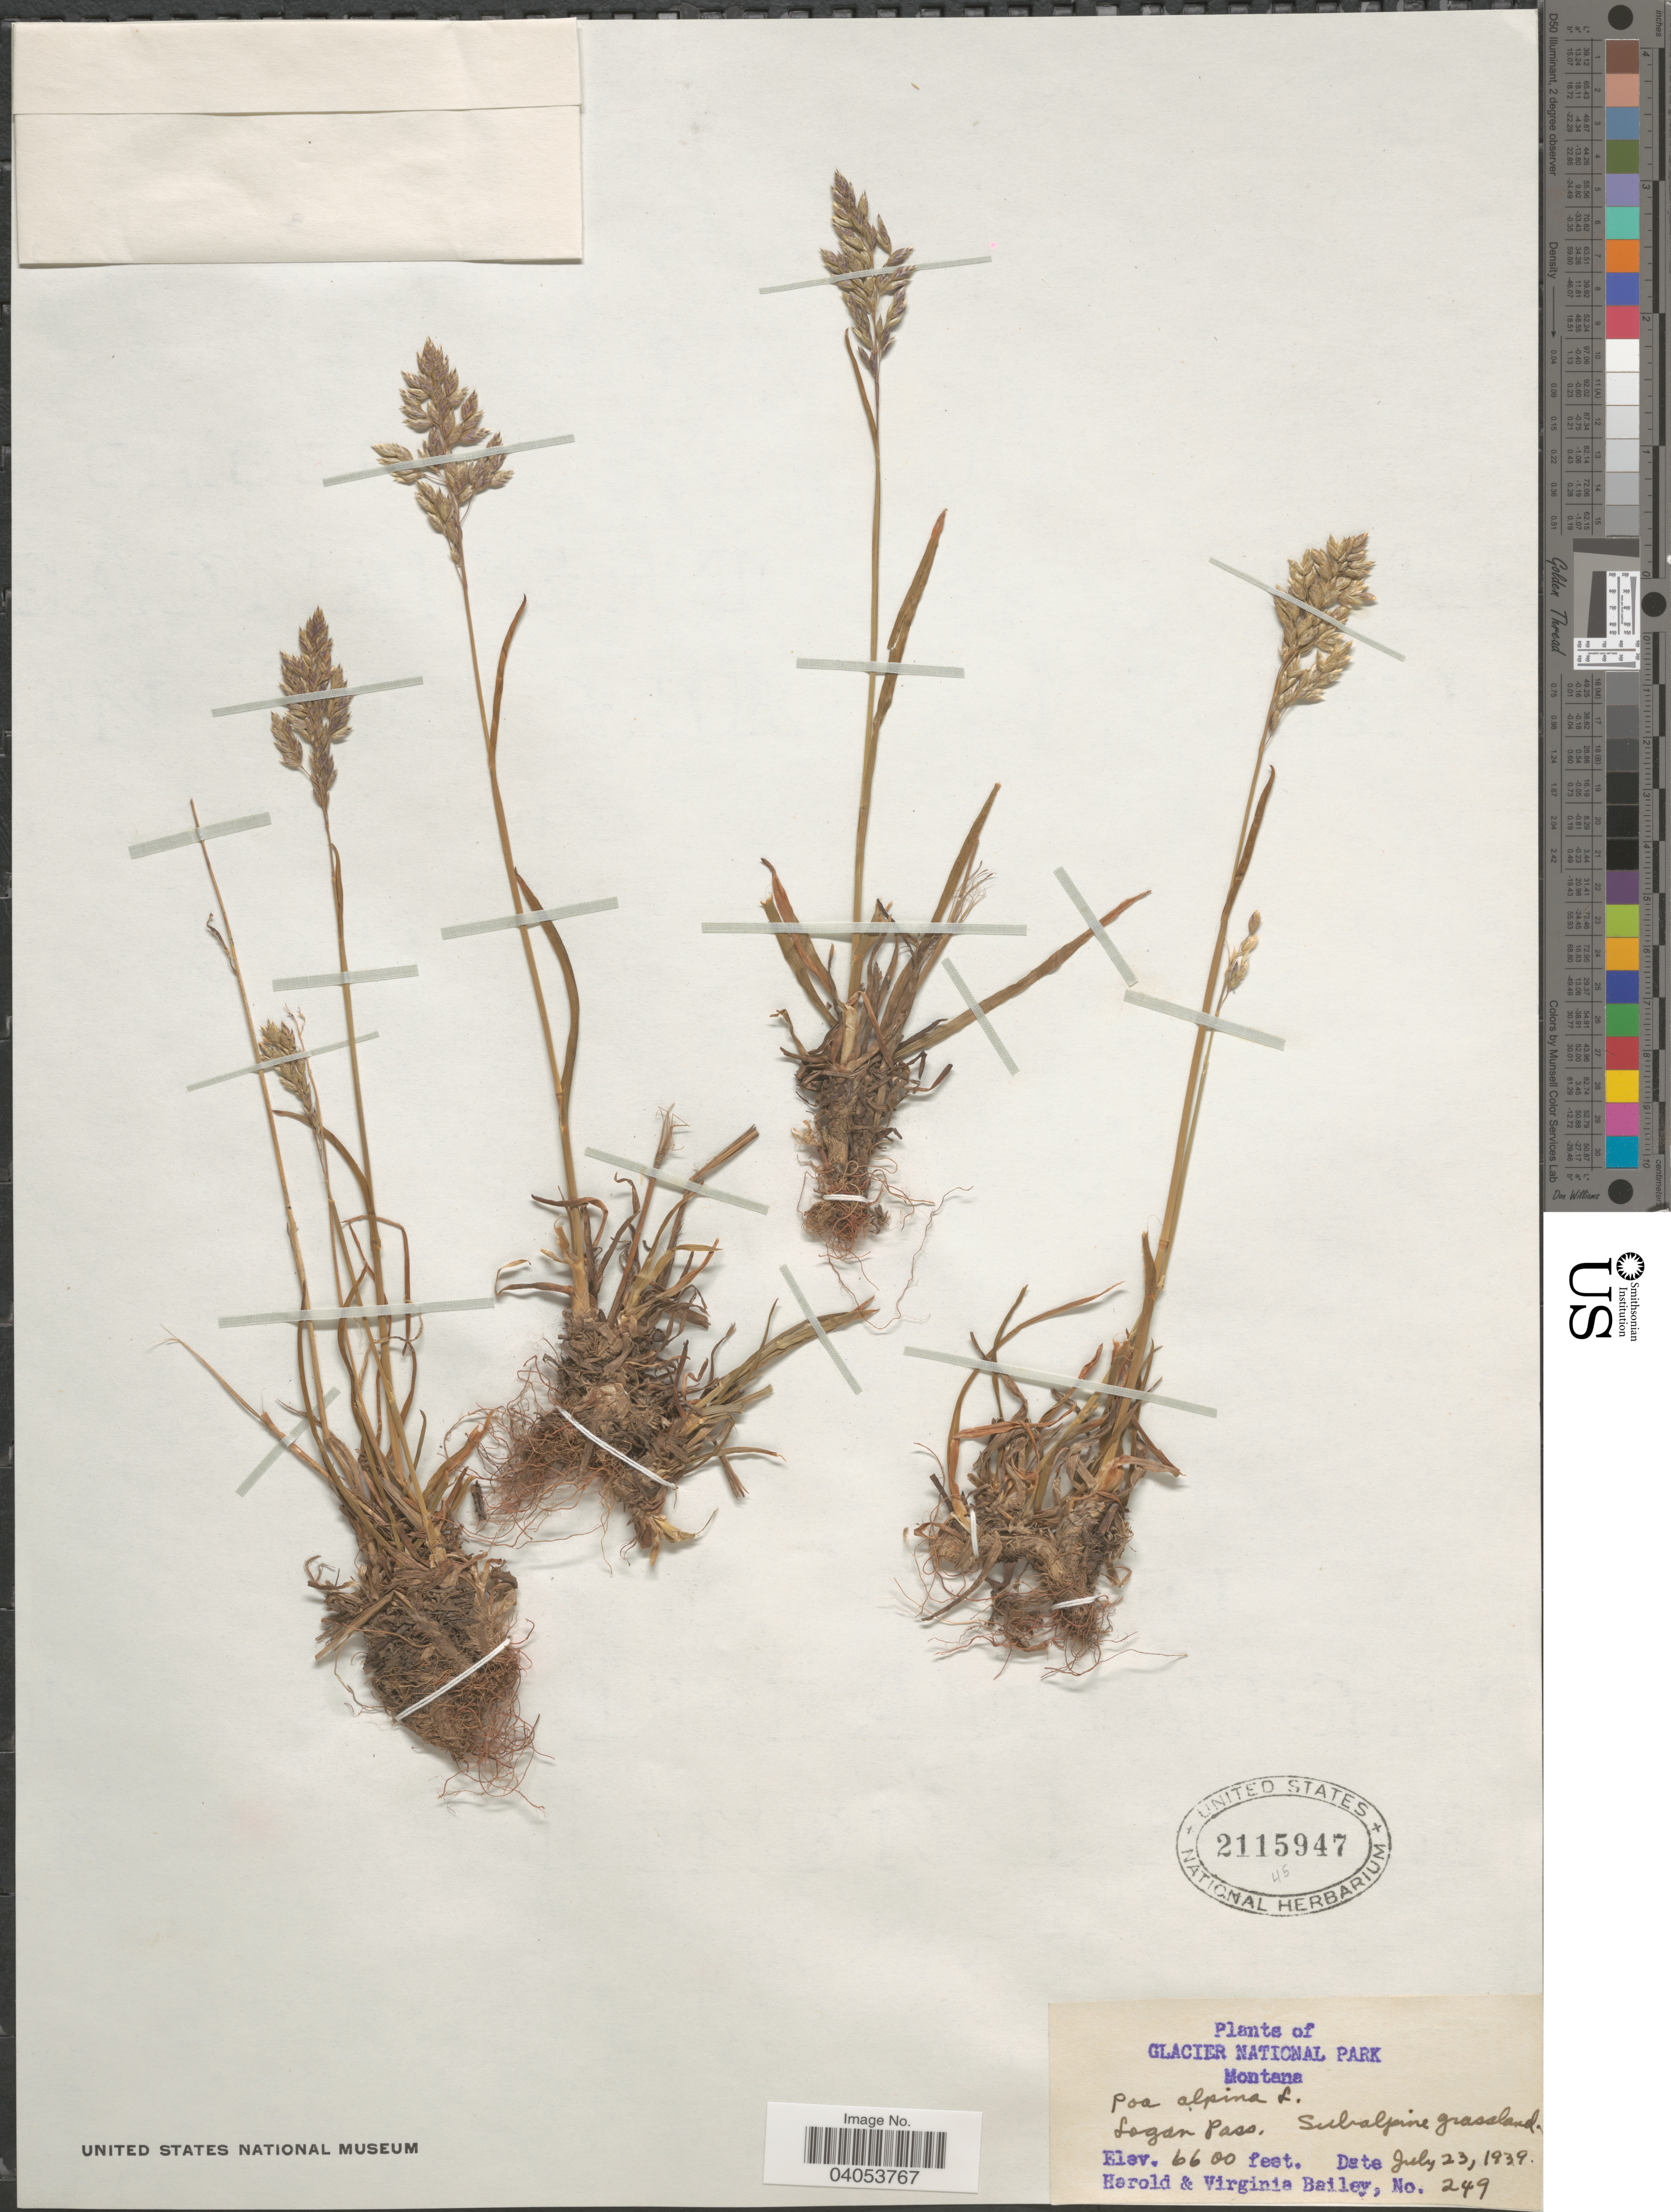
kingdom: Plantae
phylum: Tracheophyta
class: Liliopsida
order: Poales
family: Poaceae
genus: Poa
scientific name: Poa alpina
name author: L.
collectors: H. Bailey & V. L. Bailey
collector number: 249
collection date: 1939-07-23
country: United States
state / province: Montana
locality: Glacier National Park. Logan Pass.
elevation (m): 2012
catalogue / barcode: US 2115947